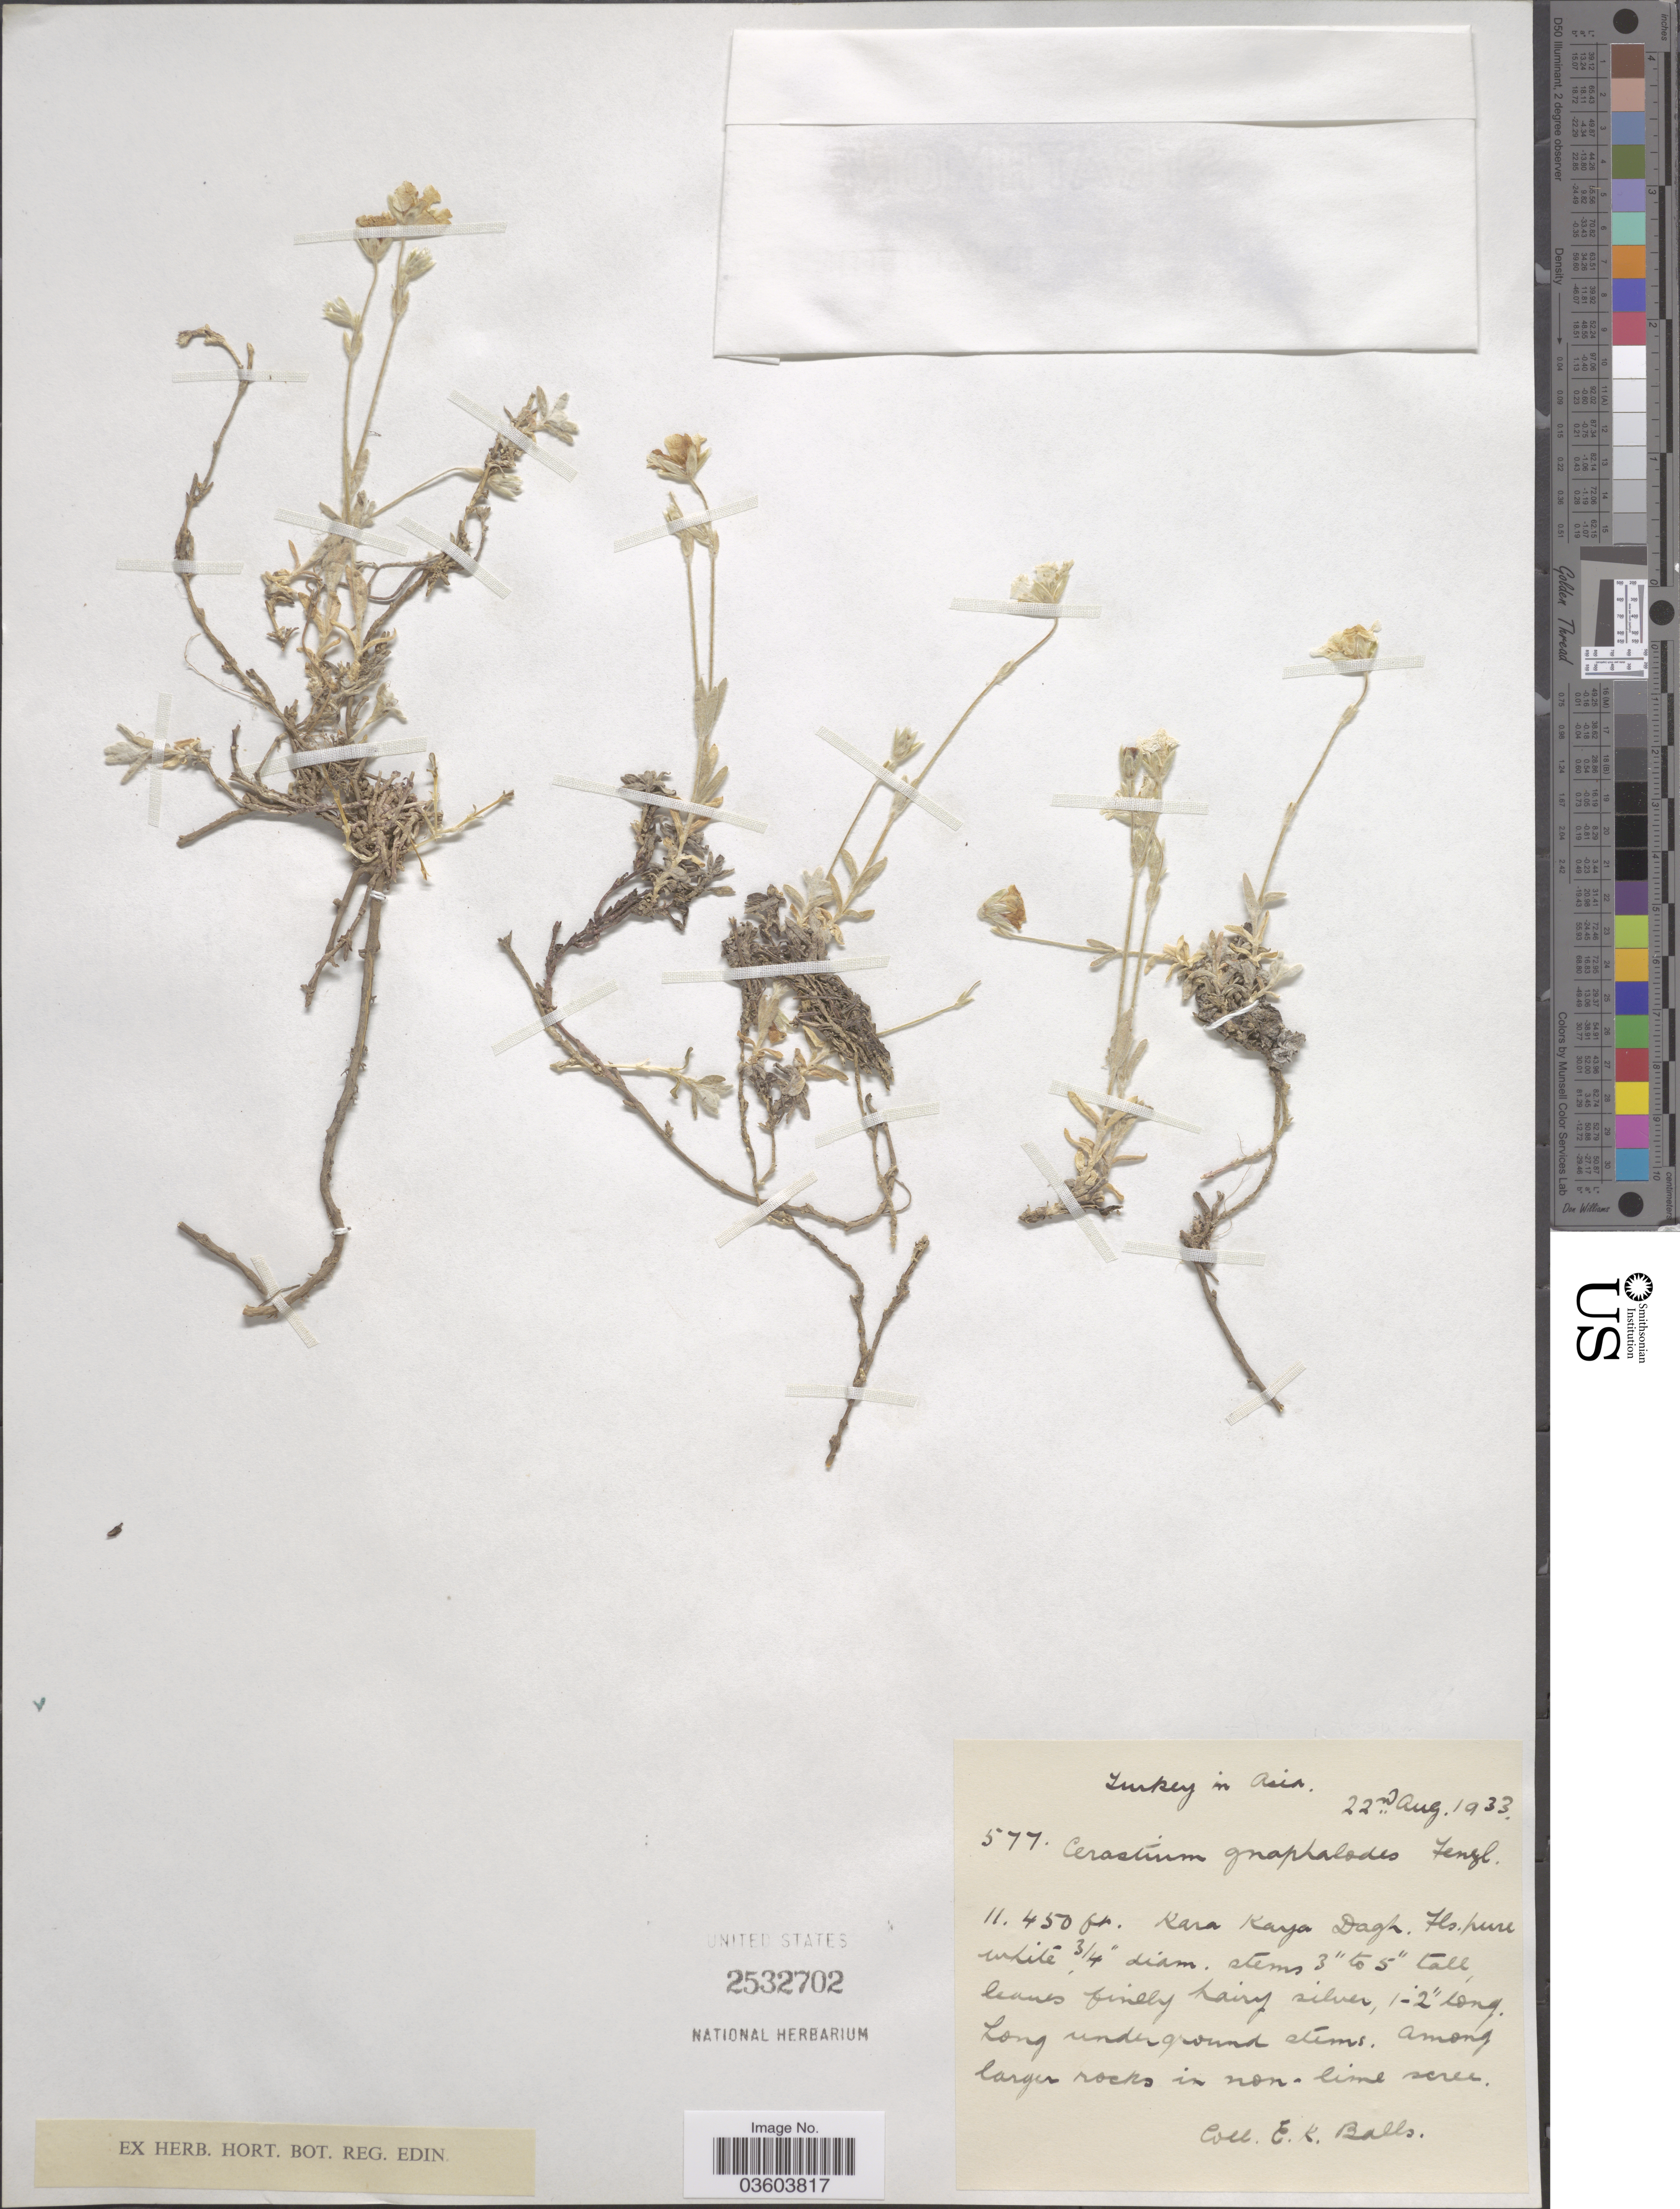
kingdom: Plantae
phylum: Tracheophyta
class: Magnoliopsida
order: Caryophyllales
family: Caryophyllaceae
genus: Cerastium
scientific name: Cerastium gnaphalodes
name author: Fenzl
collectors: E. K. Balls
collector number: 577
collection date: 1933-08-22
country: Turkey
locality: Turkey in Asia. Kara Kaya Dagh.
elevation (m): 3490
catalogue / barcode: US 2532702